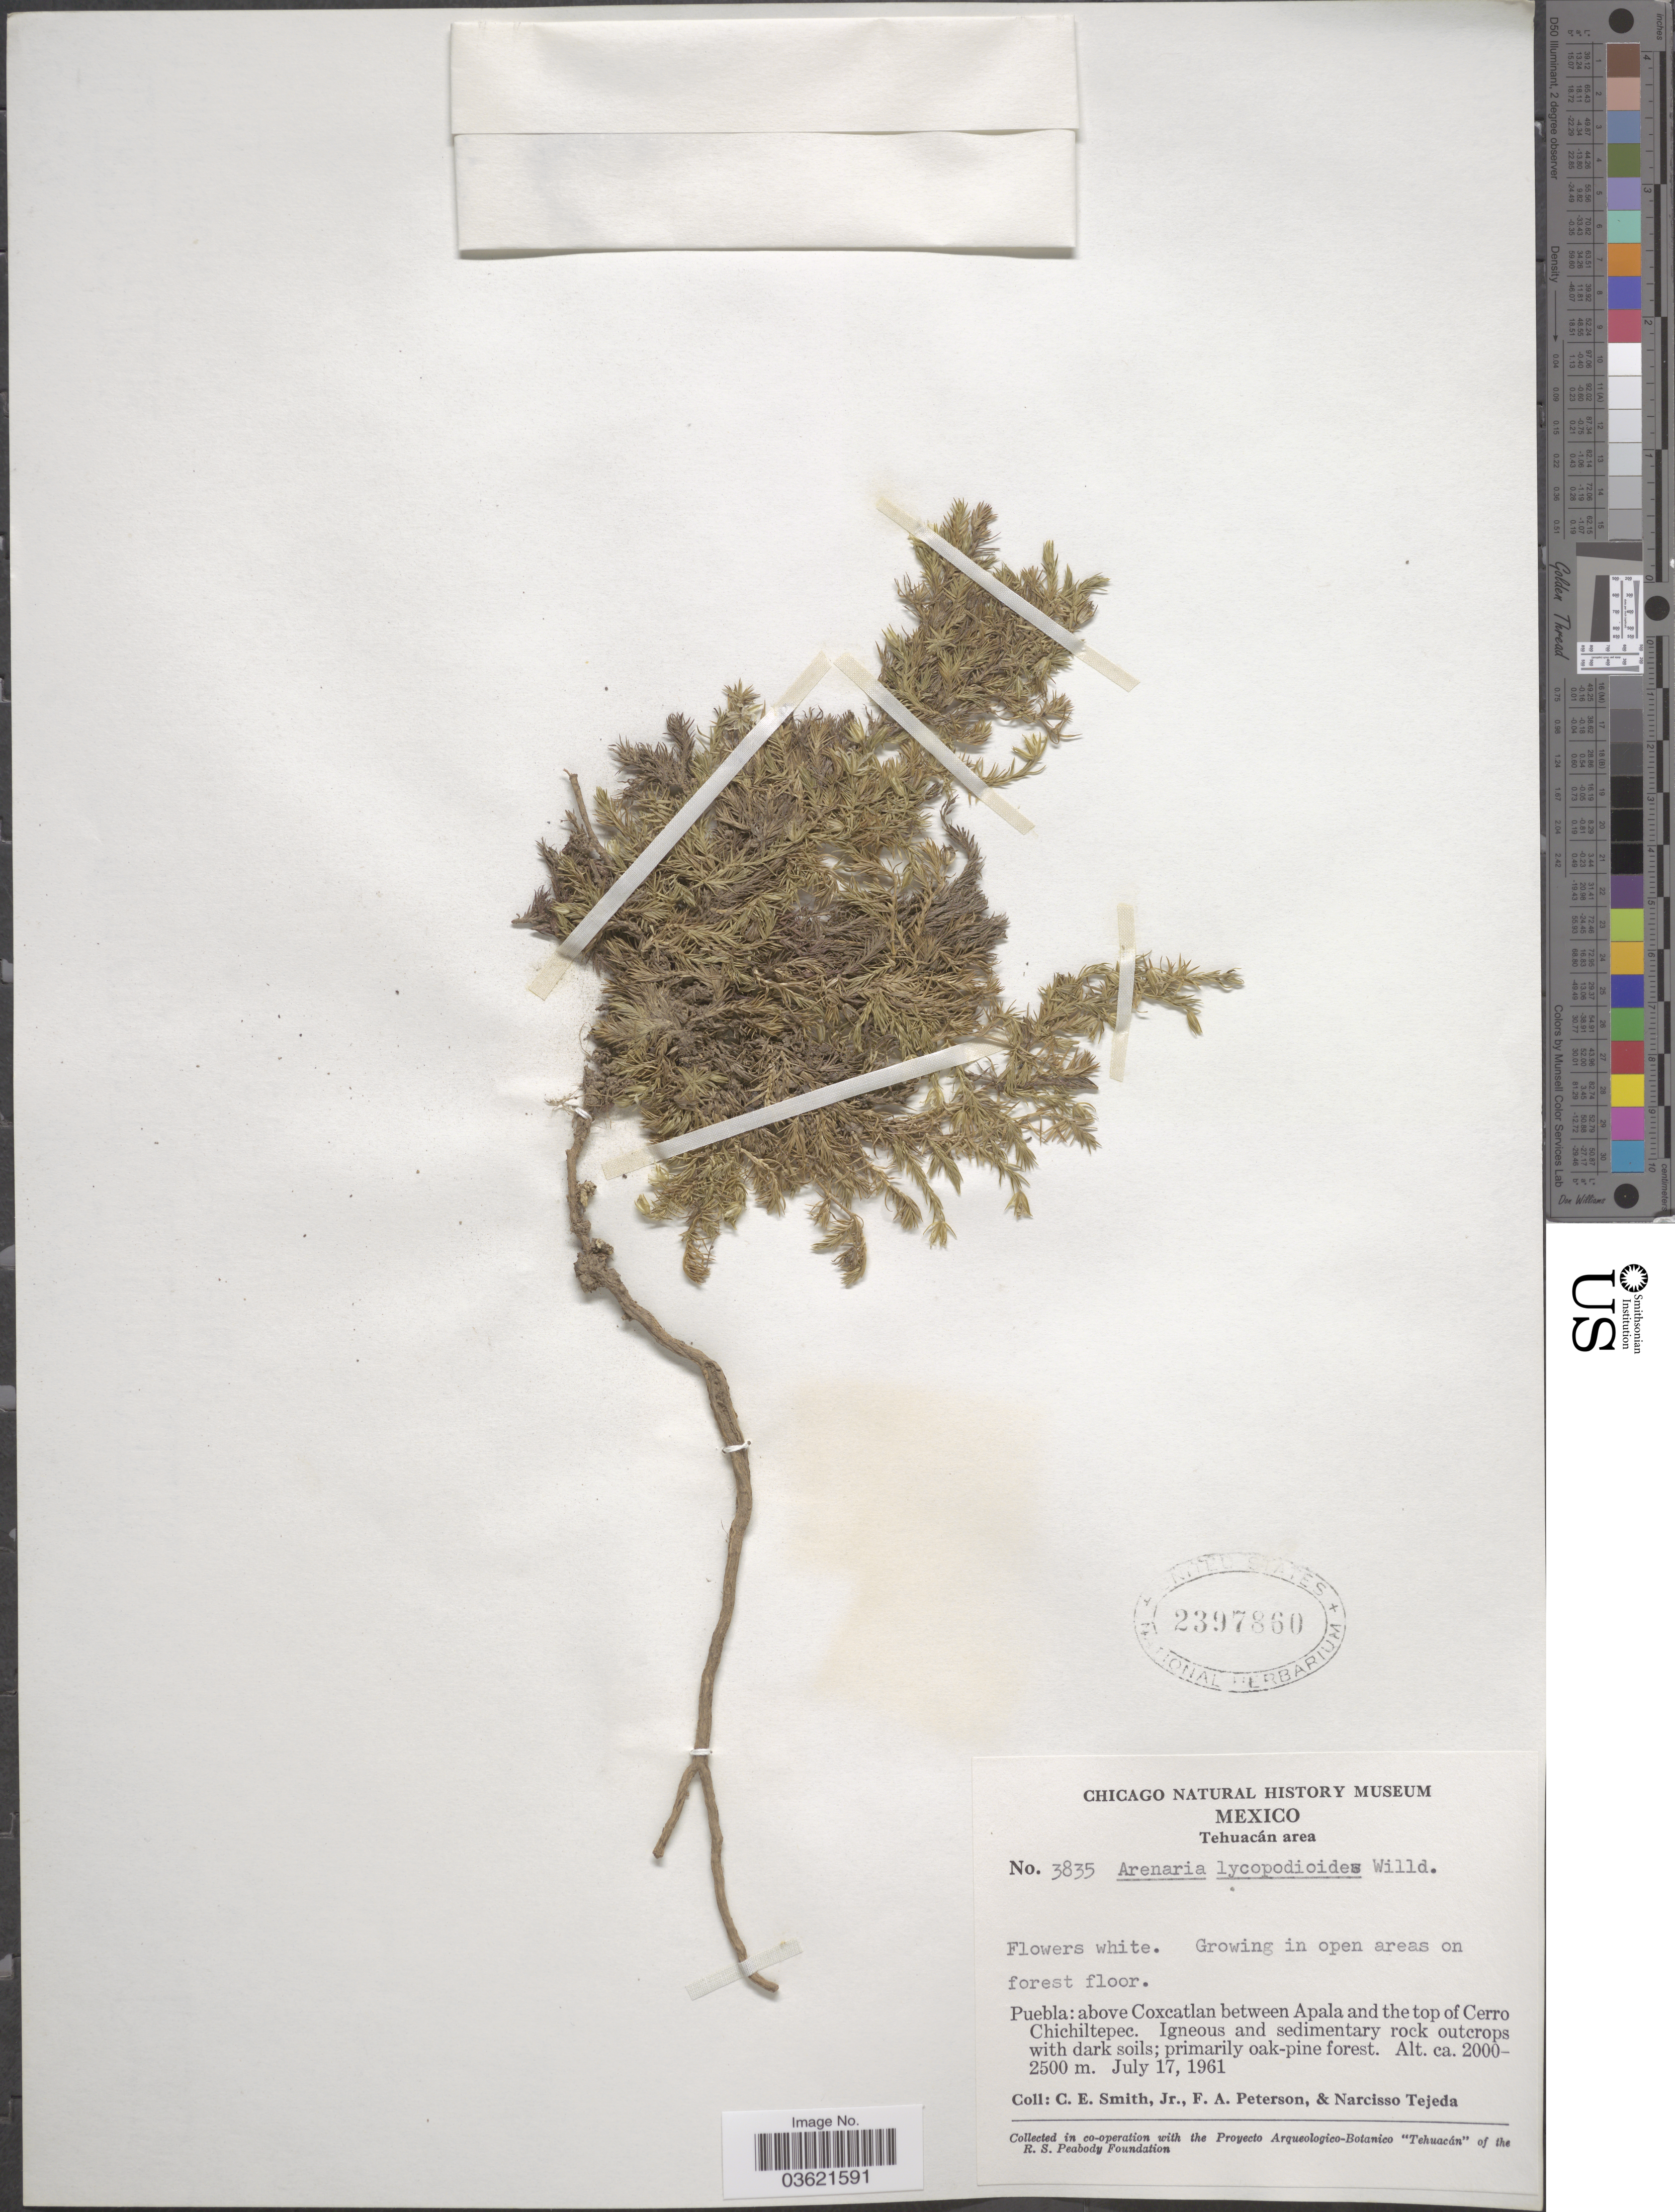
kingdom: Plantae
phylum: Tracheophyta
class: Magnoliopsida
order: Caryophyllales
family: Caryophyllaceae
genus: Arenaria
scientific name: Arenaria lycopodioides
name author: Willd. ex Schltdl.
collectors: C. E. Smith Jr., F. A. Peterson & N. Tejeda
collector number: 3835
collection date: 1961-07-17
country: Mexico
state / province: Puebla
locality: Tehuacán area. Above Coxcatlan between Apala and the top of Cerro Chichiltepec.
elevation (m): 2000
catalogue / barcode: US 2397860